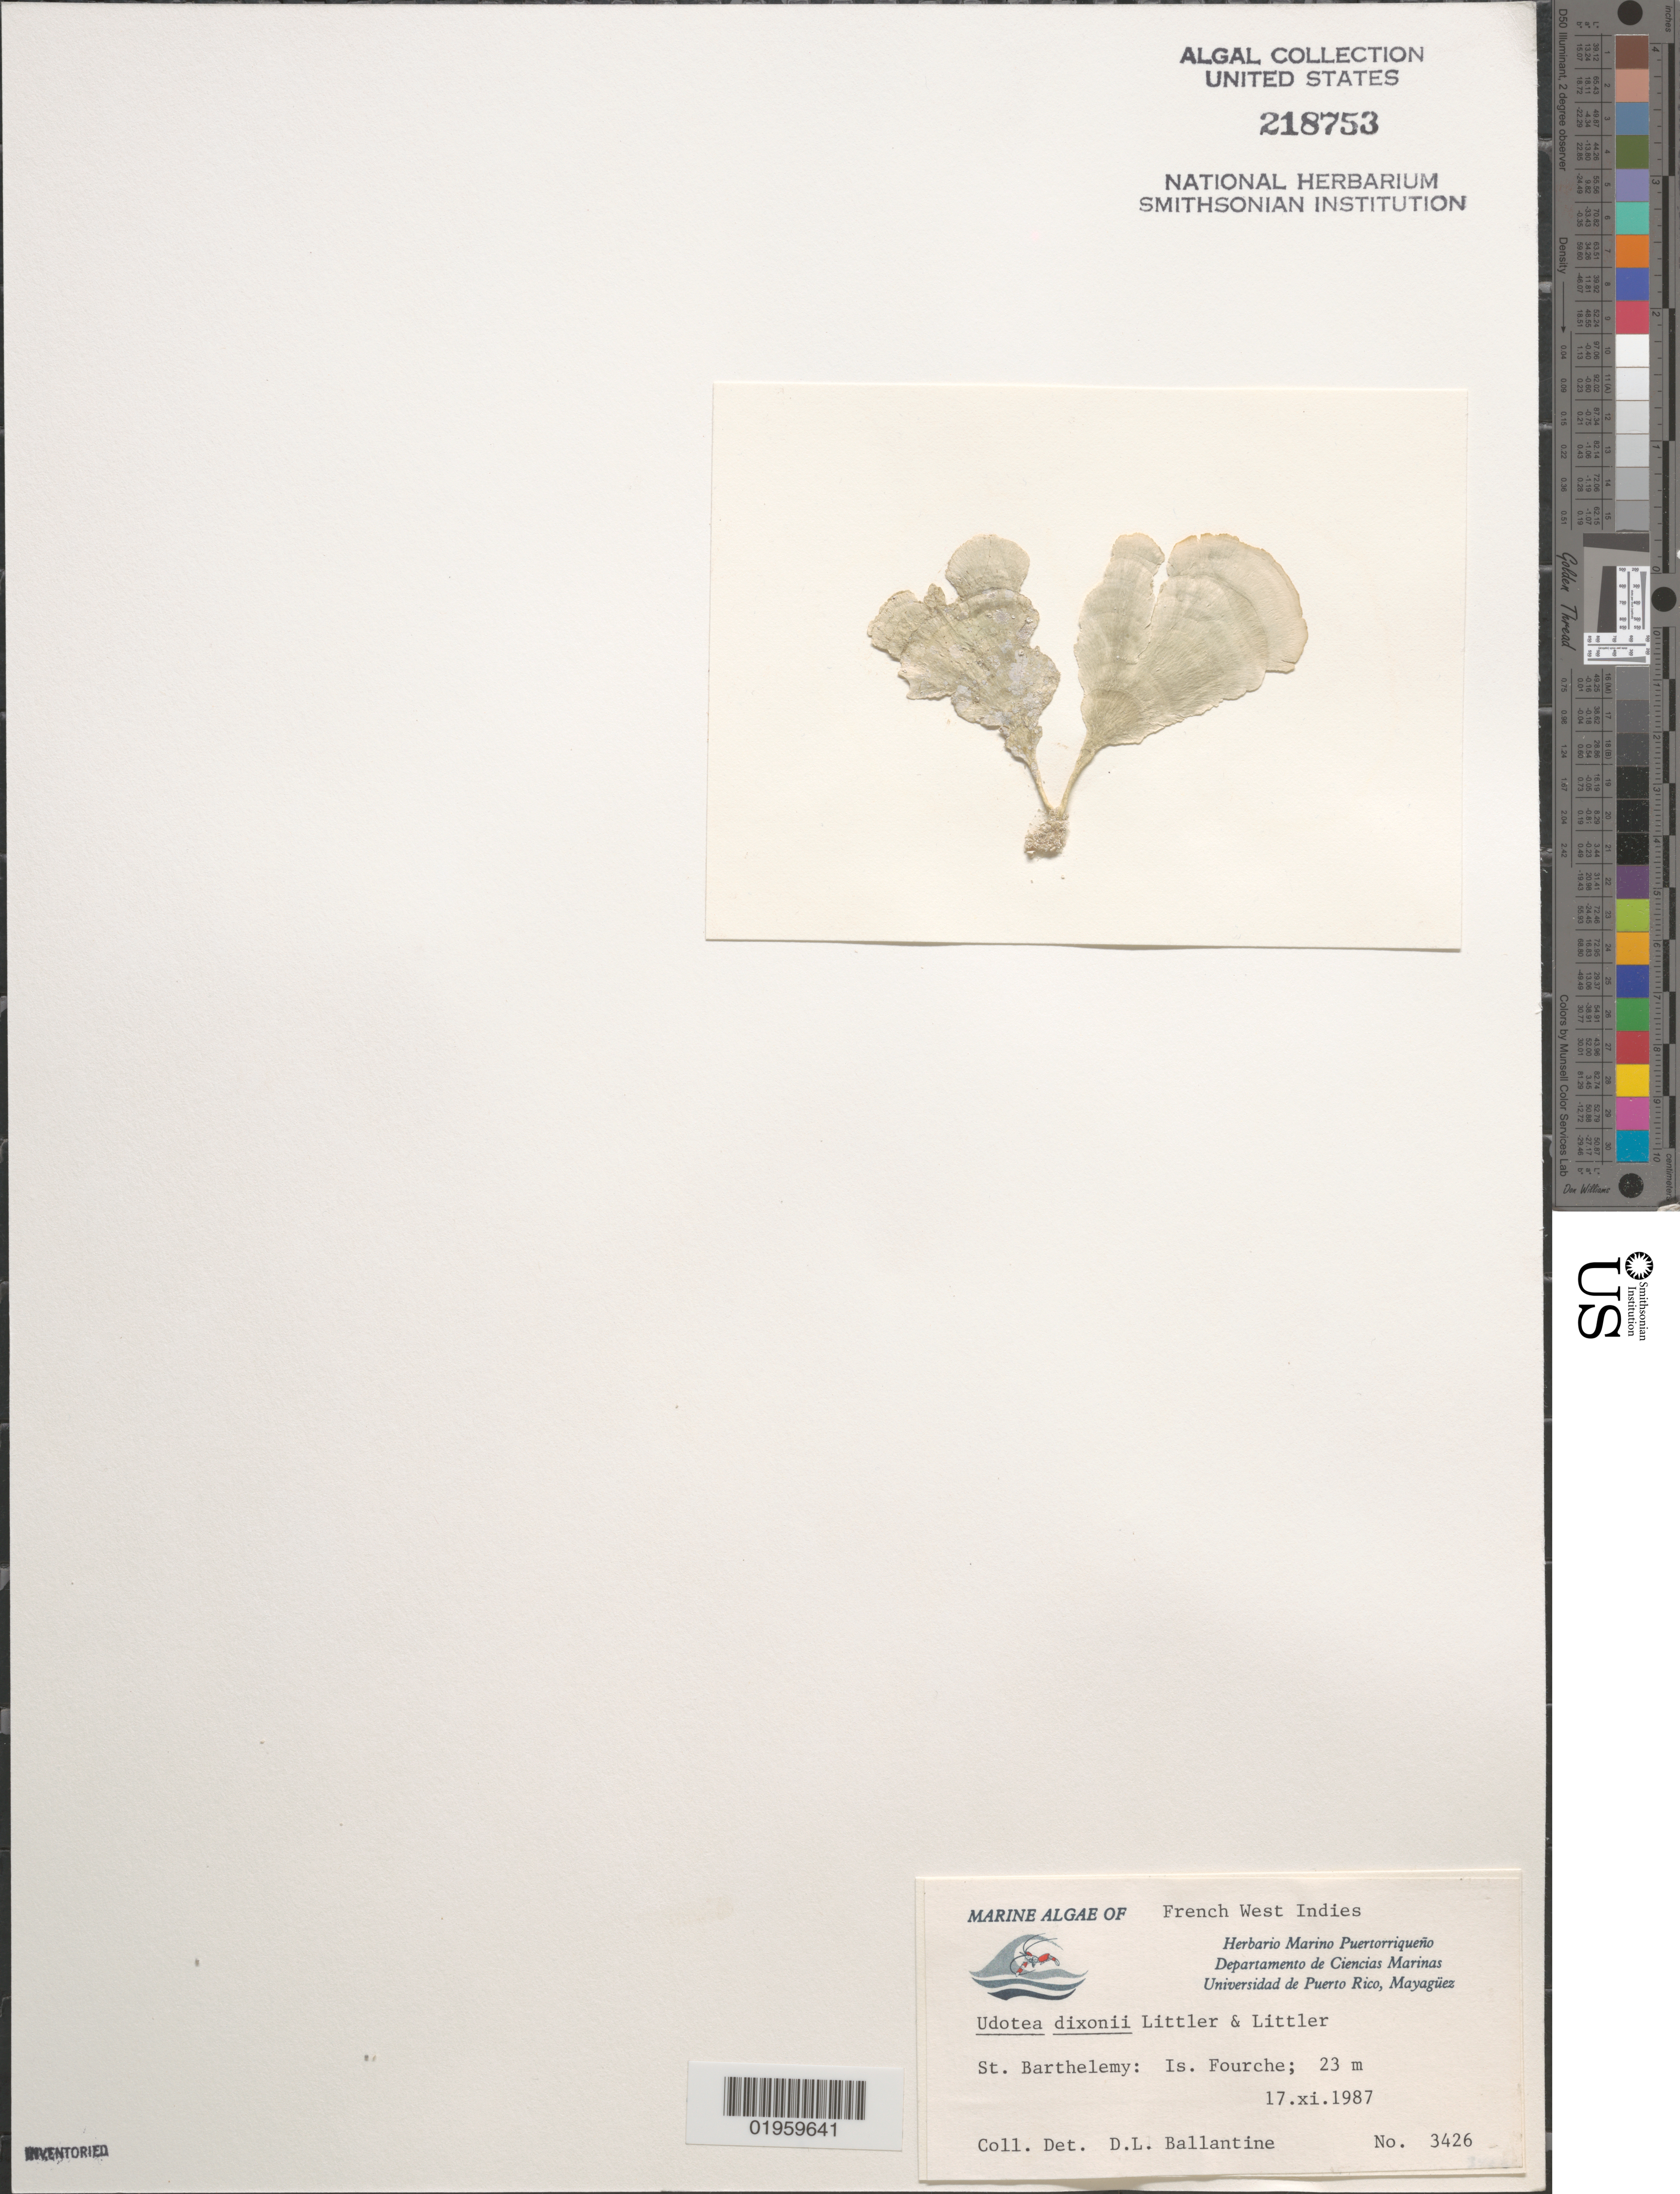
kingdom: Plantae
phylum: Chlorophyta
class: Ulvophyceae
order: Bryopsidales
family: Udoteaceae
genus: Udotea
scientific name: Udotea dixonii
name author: D.S. Littler & Littler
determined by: Ballantine, D. L.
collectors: D.L. Ballantine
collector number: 3426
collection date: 1987-11-17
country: Saint Barthélemy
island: Ile Fourche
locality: St Barthelemy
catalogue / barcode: US 218753